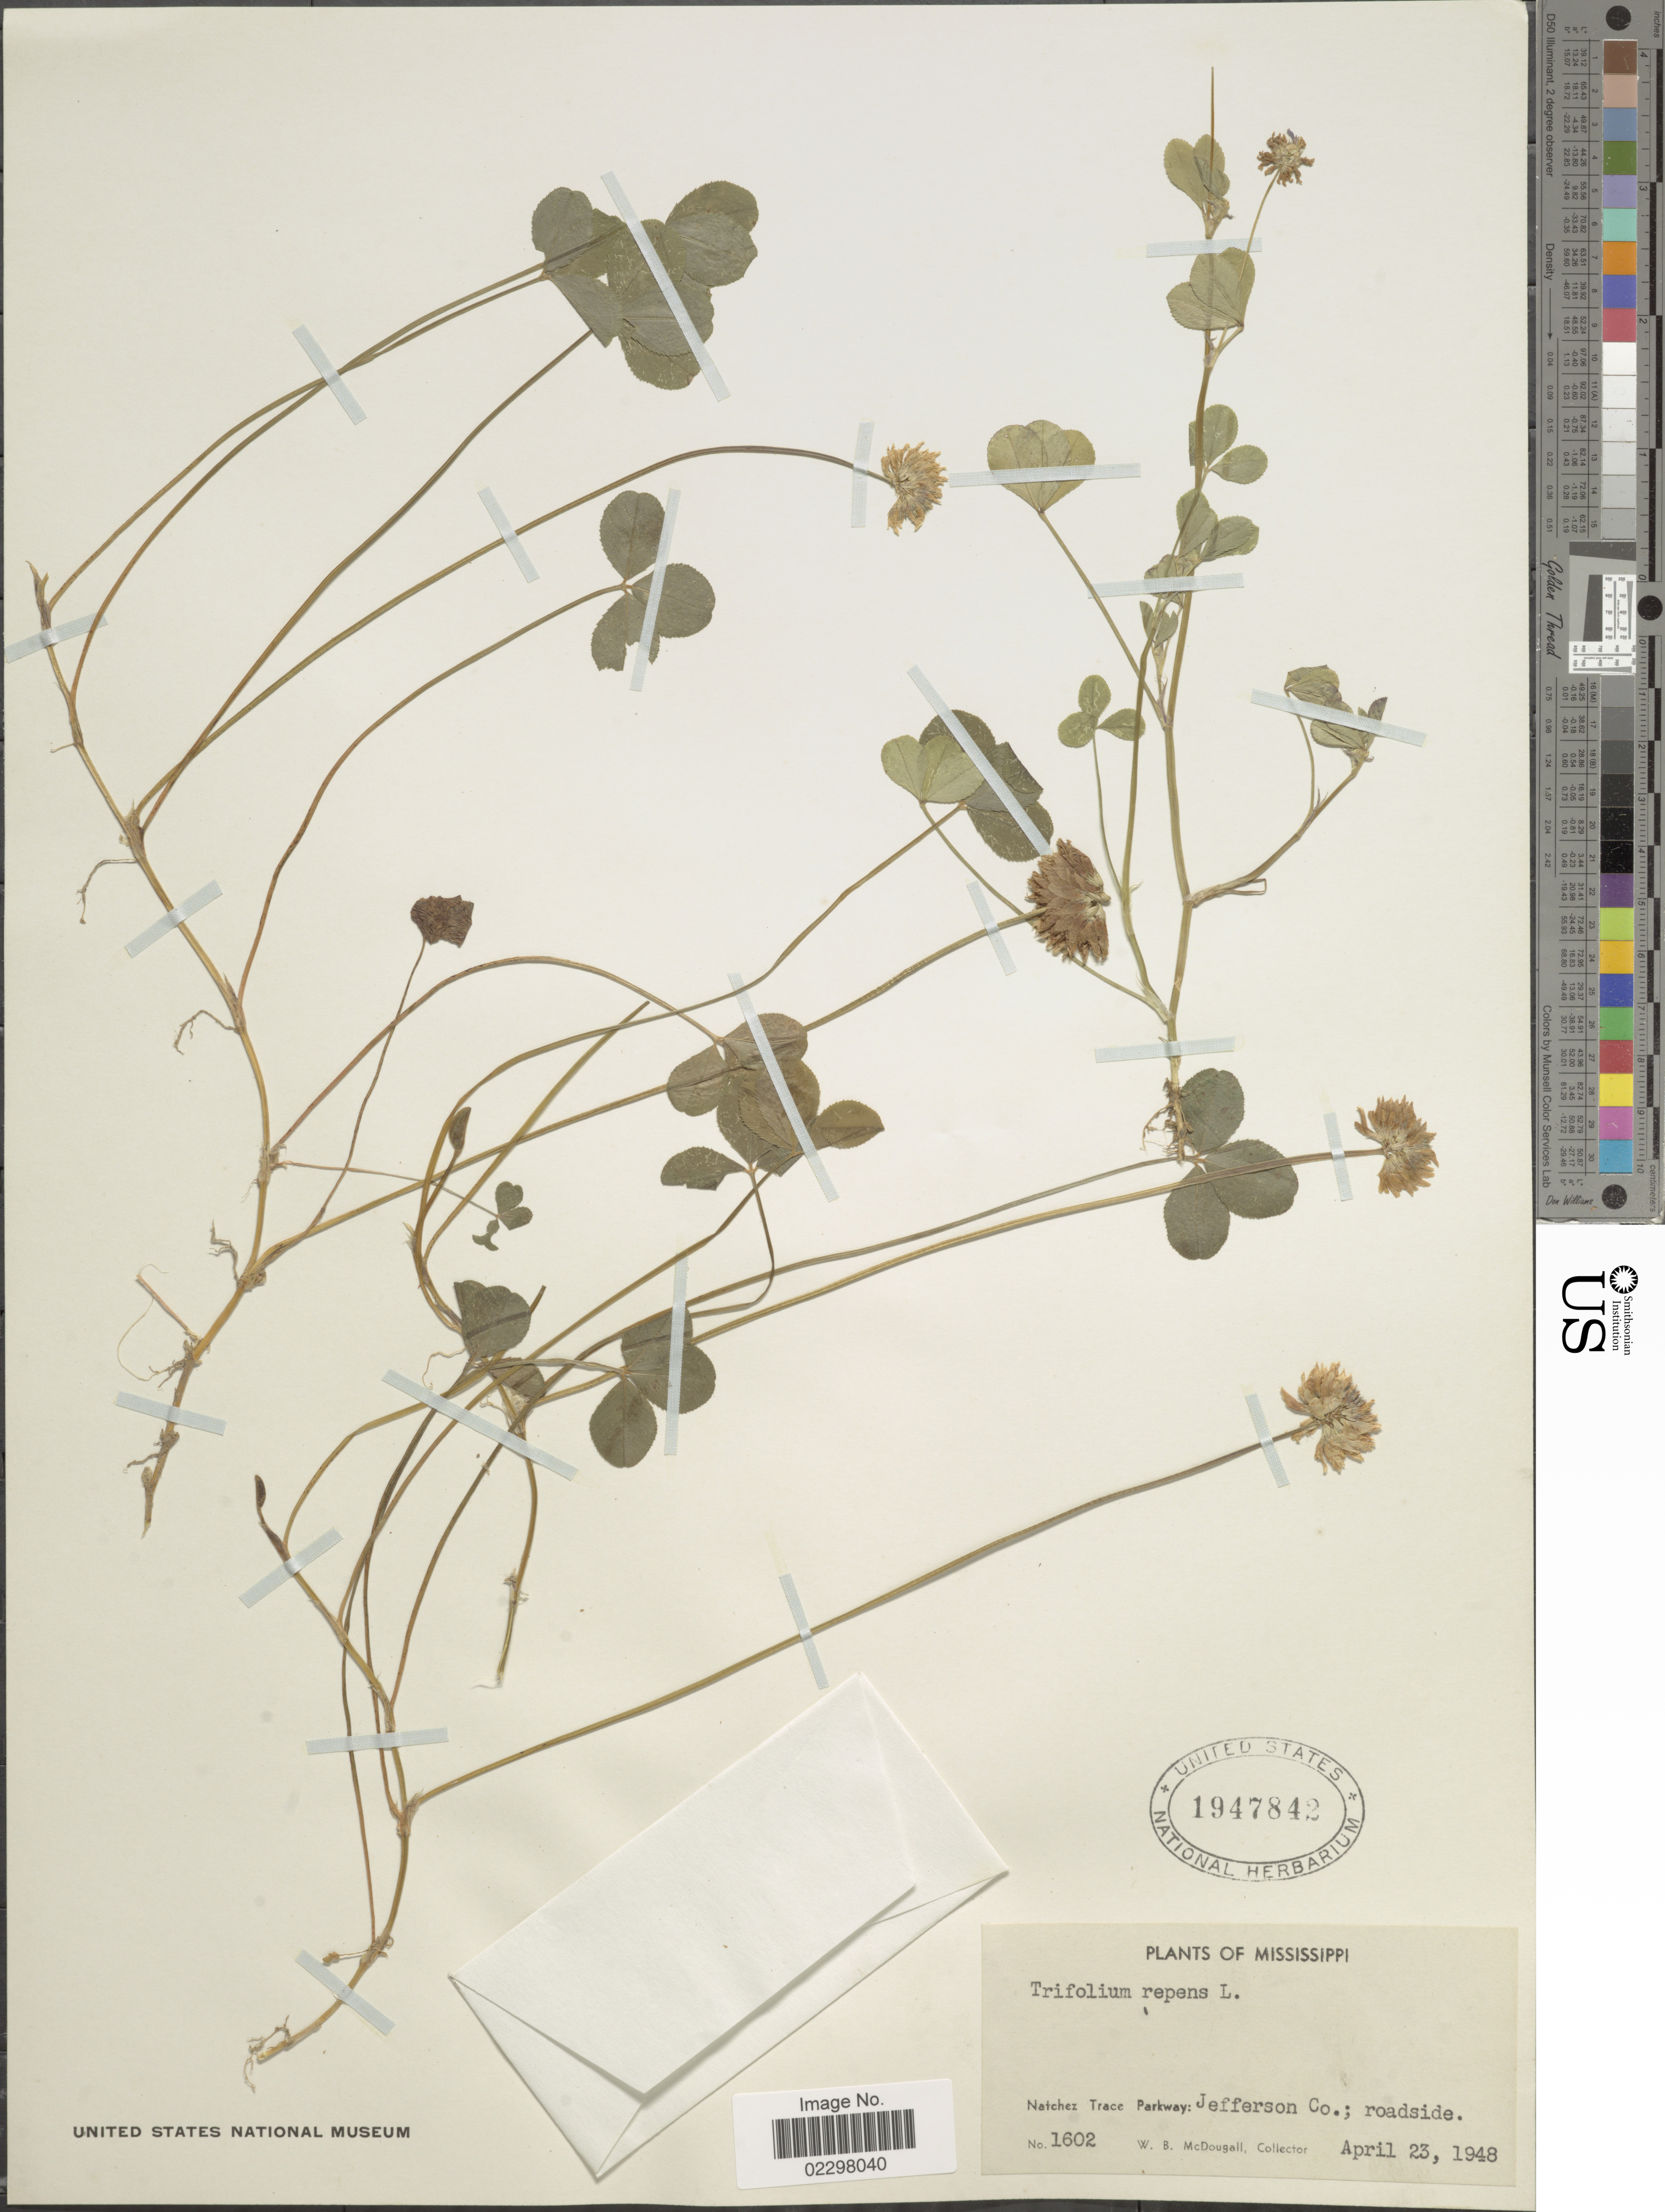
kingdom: Plantae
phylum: Tracheophyta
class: Magnoliopsida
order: Fabales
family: Fabaceae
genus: Trifolium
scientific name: Trifolium repens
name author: L.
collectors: W. B. McDougall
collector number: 1602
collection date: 1948-04-23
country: United States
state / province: Mississippi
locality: Natchez Trace Parkway: Jefferson Co.; roadside.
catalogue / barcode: US 1947842